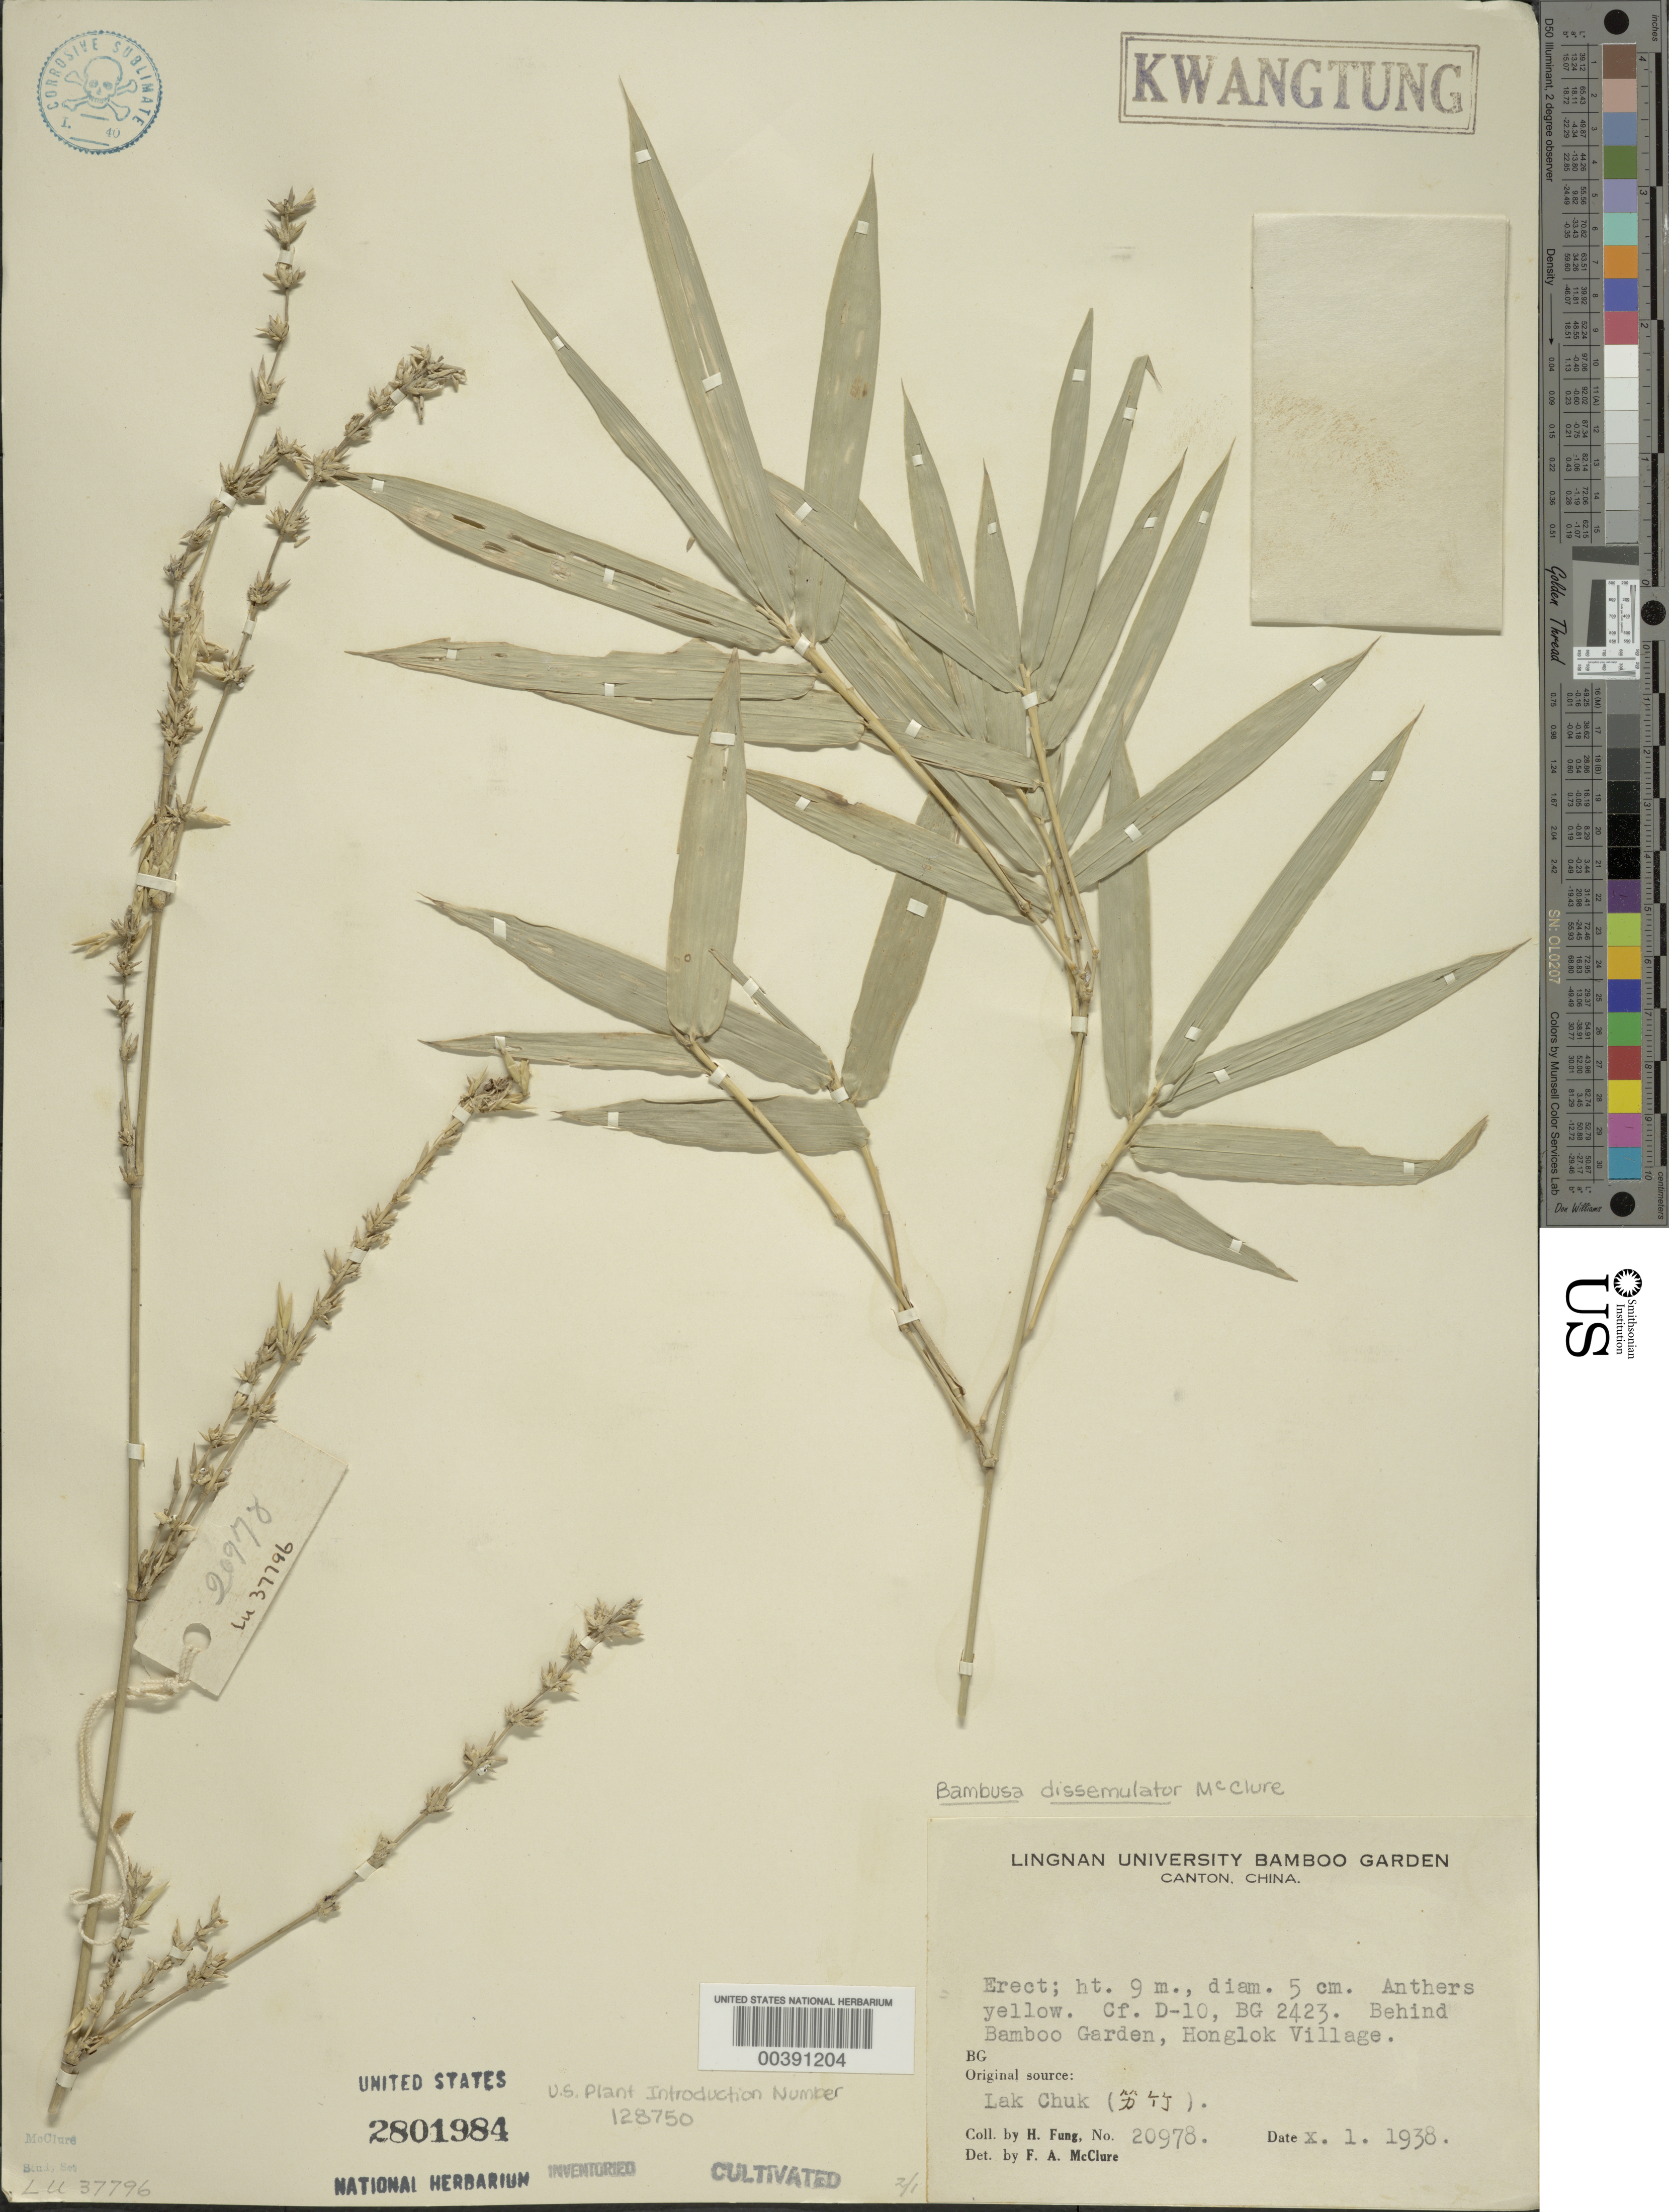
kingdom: Plantae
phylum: Tracheophyta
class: Liliopsida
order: Poales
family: Poaceae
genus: Bambusa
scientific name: Bambusa dissimulator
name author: McClure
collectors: H. L. Fung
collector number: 20978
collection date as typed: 01 Oct 1938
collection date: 1938-10-01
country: China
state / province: Guangdong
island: Honam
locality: Lingnan univ. bg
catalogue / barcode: US 2801984